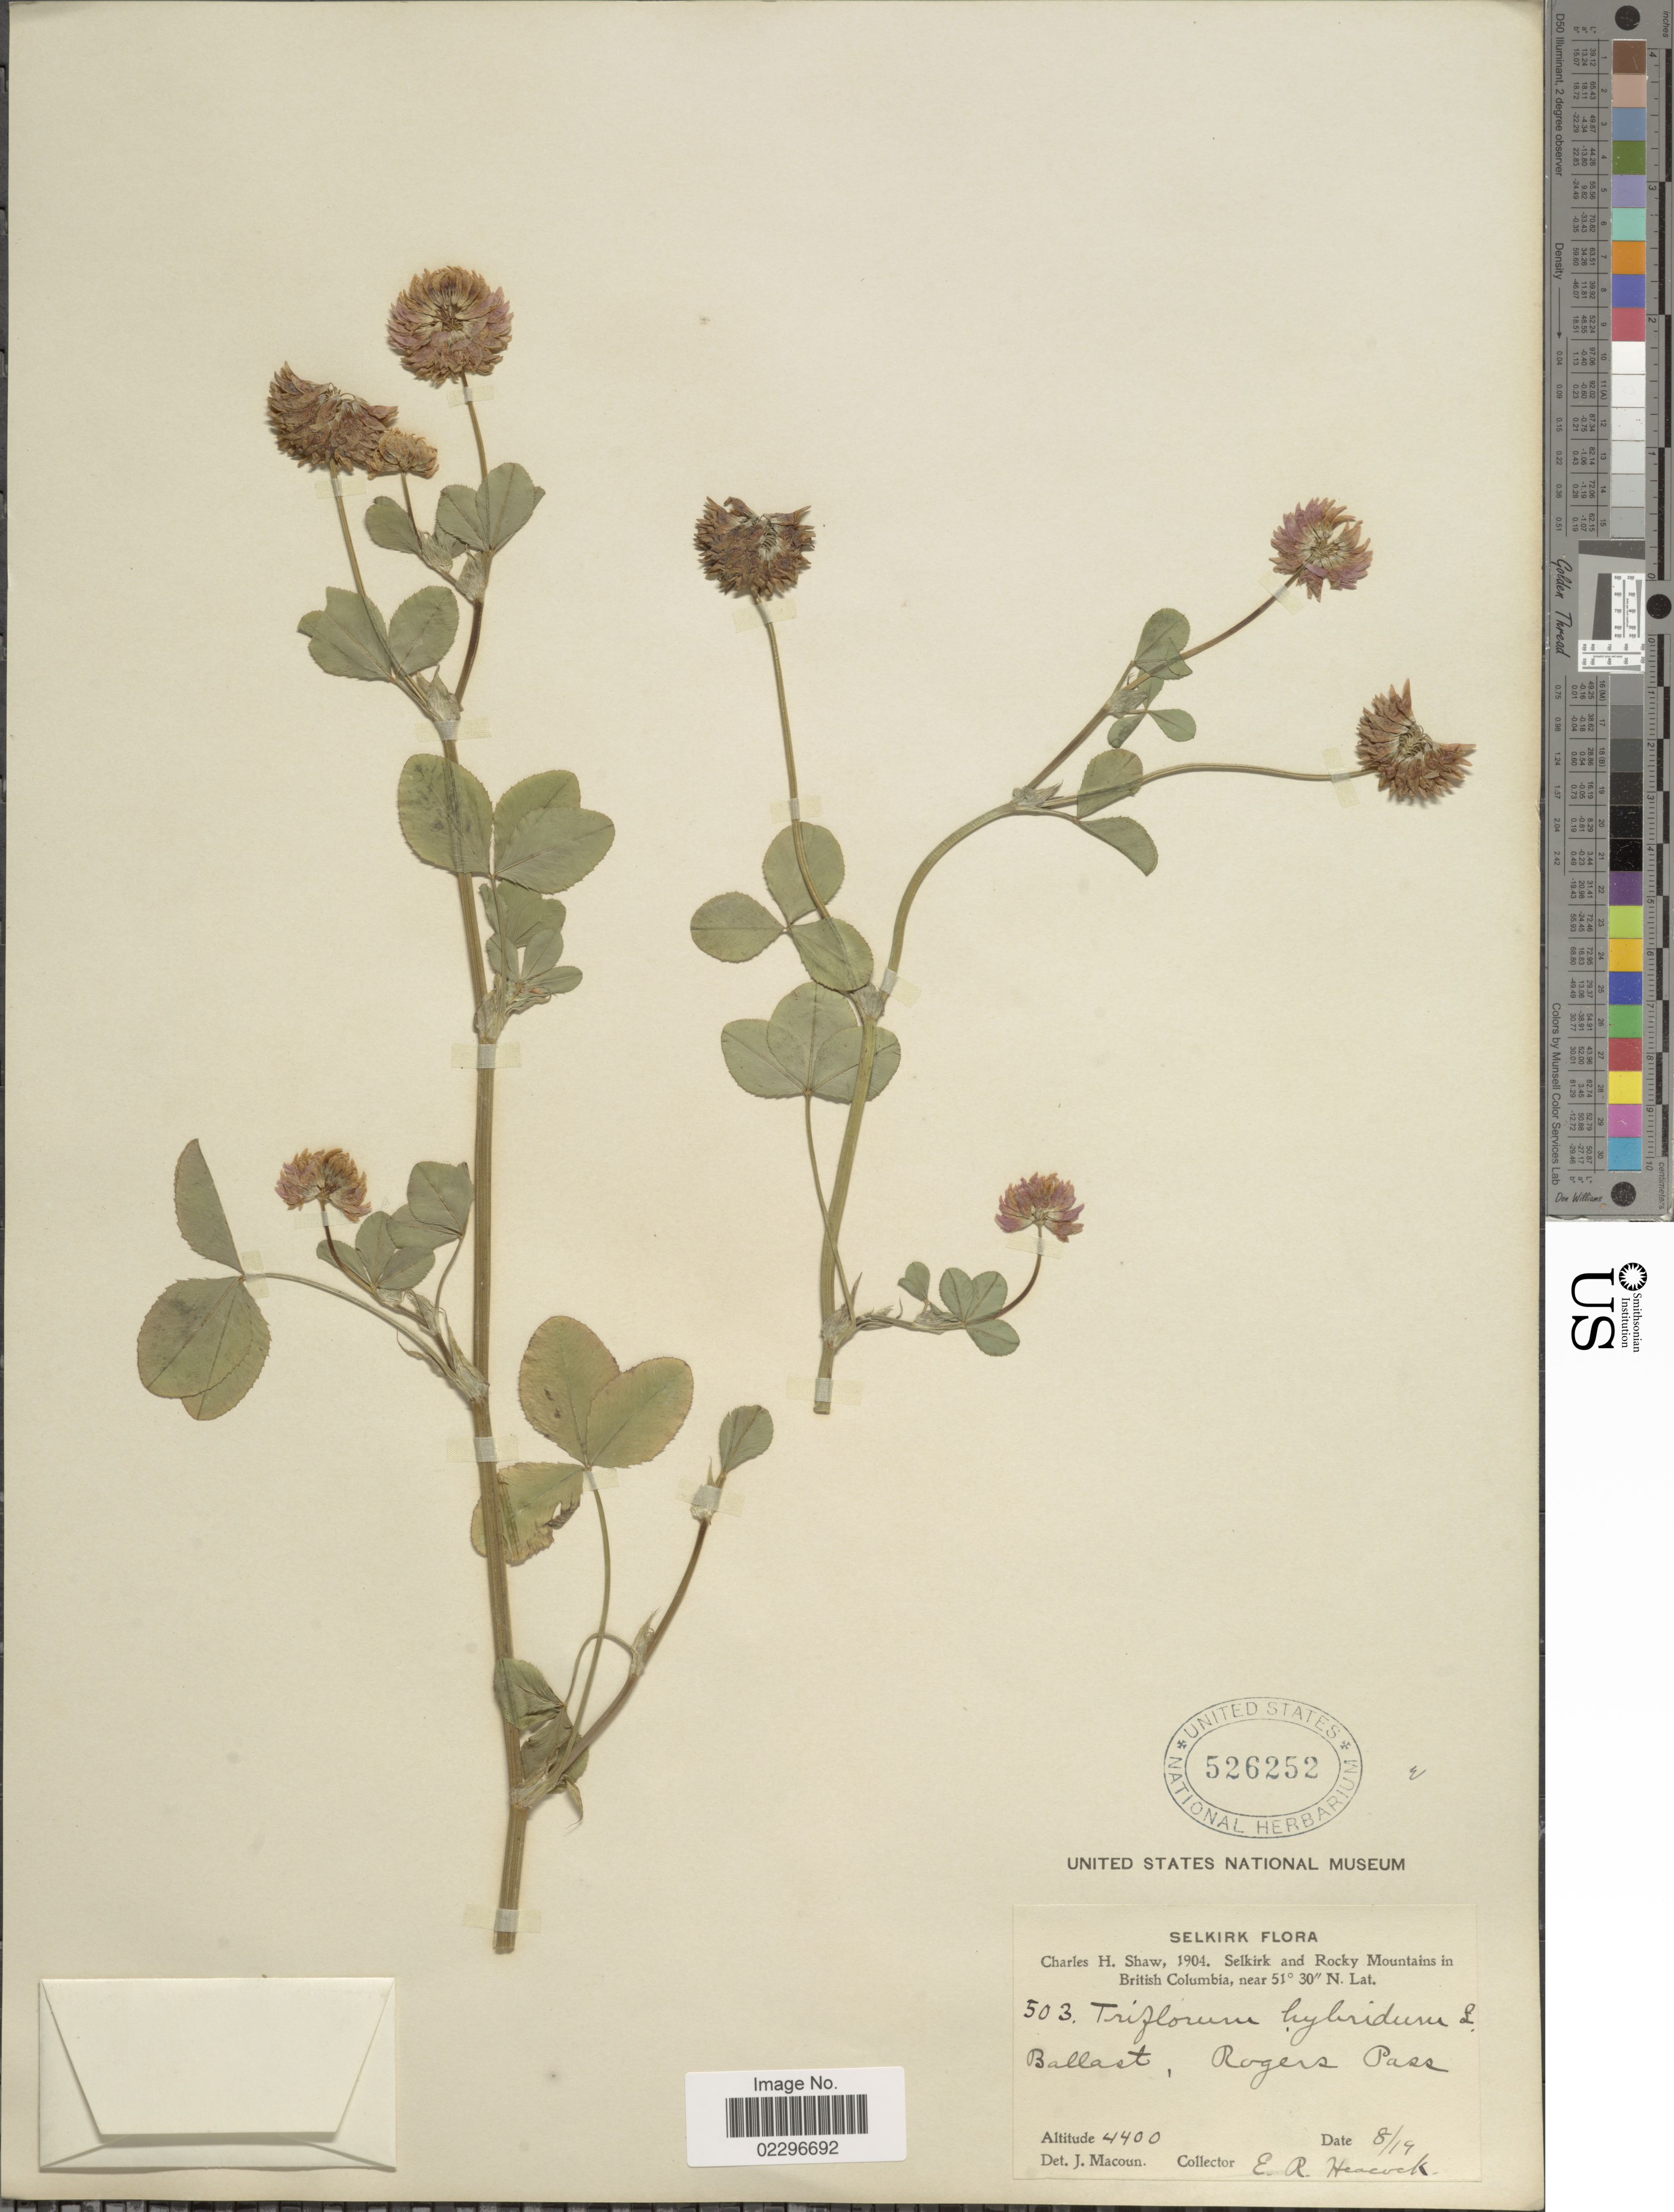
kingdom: Plantae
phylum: Tracheophyta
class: Magnoliopsida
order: Fabales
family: Fabaceae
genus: Trifolium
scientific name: Trifolium hybridum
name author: L.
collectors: E. Heacock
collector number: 503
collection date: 1904-08-19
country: Canada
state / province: British Columbia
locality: Selkirk and Rocky Mountains. Ballast, Rogers Pass.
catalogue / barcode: US 526252